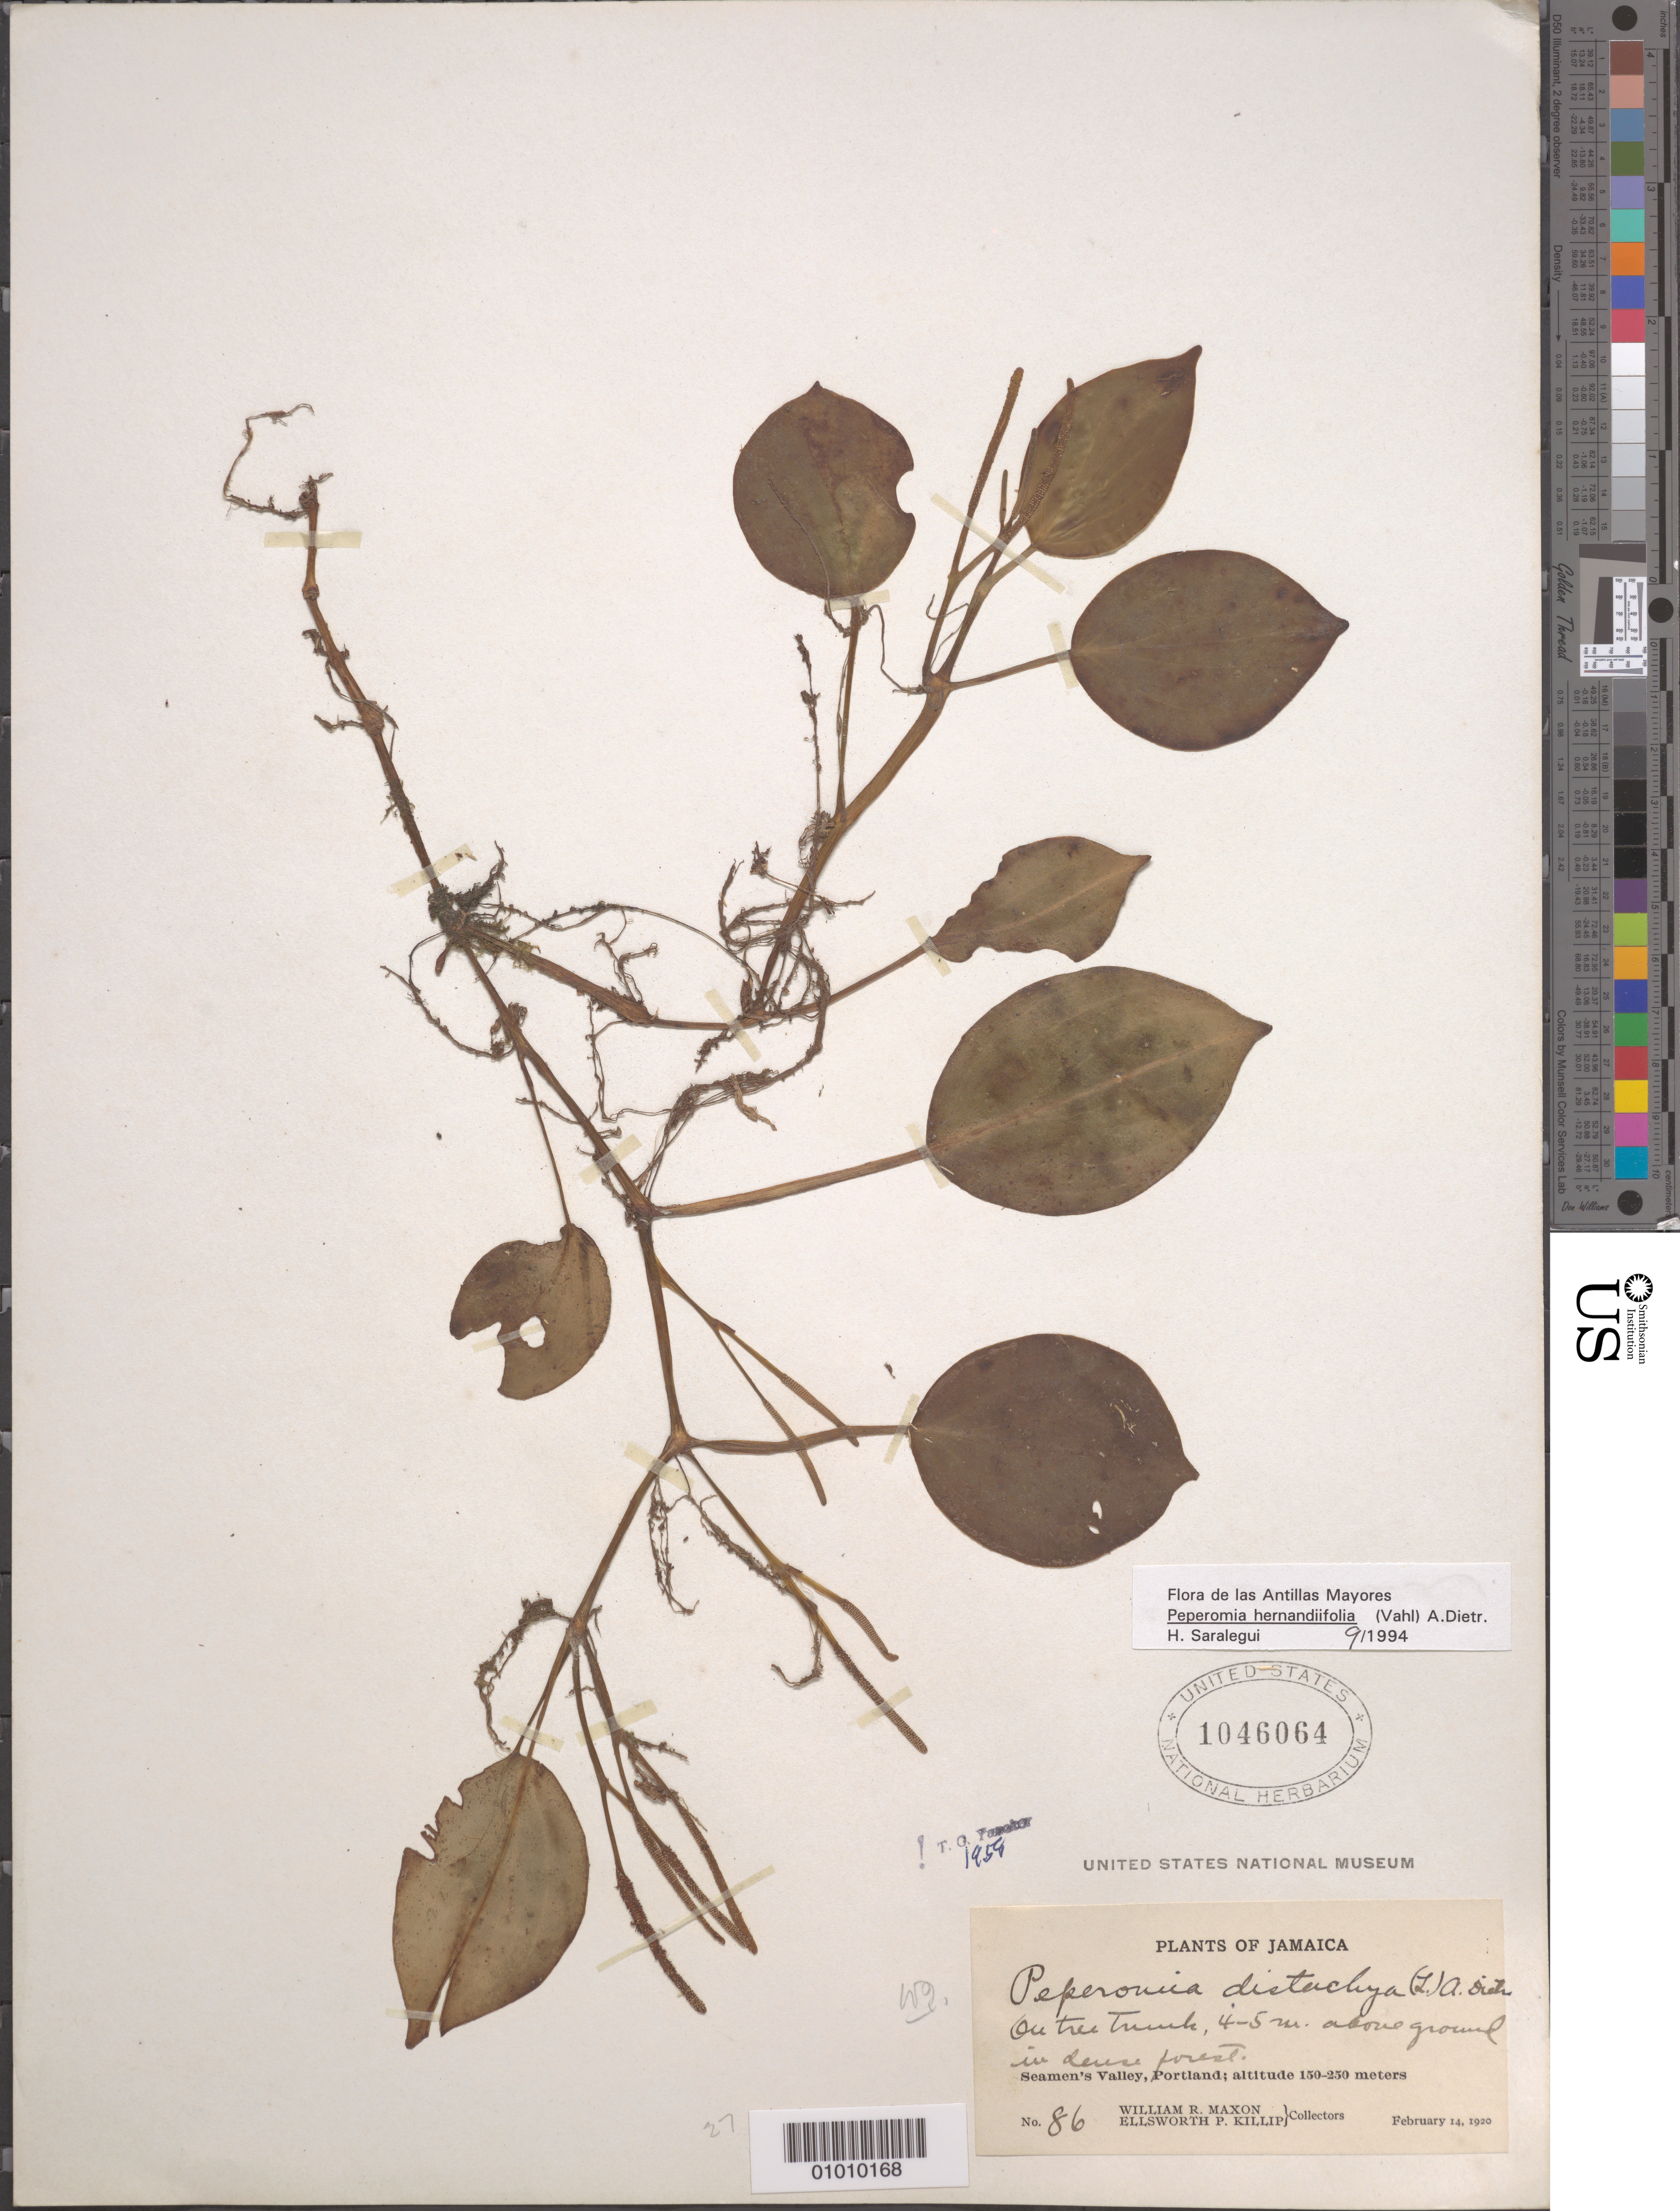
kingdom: Plantae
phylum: Tracheophyta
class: Magnoliopsida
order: Piperales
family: Piperaceae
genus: Peperomia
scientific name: Peperomia hernandiifolia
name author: (Vahl) A. Dietr.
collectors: W. R. Maxon & E. P. Killip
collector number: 86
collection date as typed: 14 Feb 1920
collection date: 1920-02-14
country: Jamaica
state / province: Portland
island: Jamaica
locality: Above ground in dense forest. Seaman's Valley, Portland. On tree trunk.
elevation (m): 150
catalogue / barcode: US 1046064